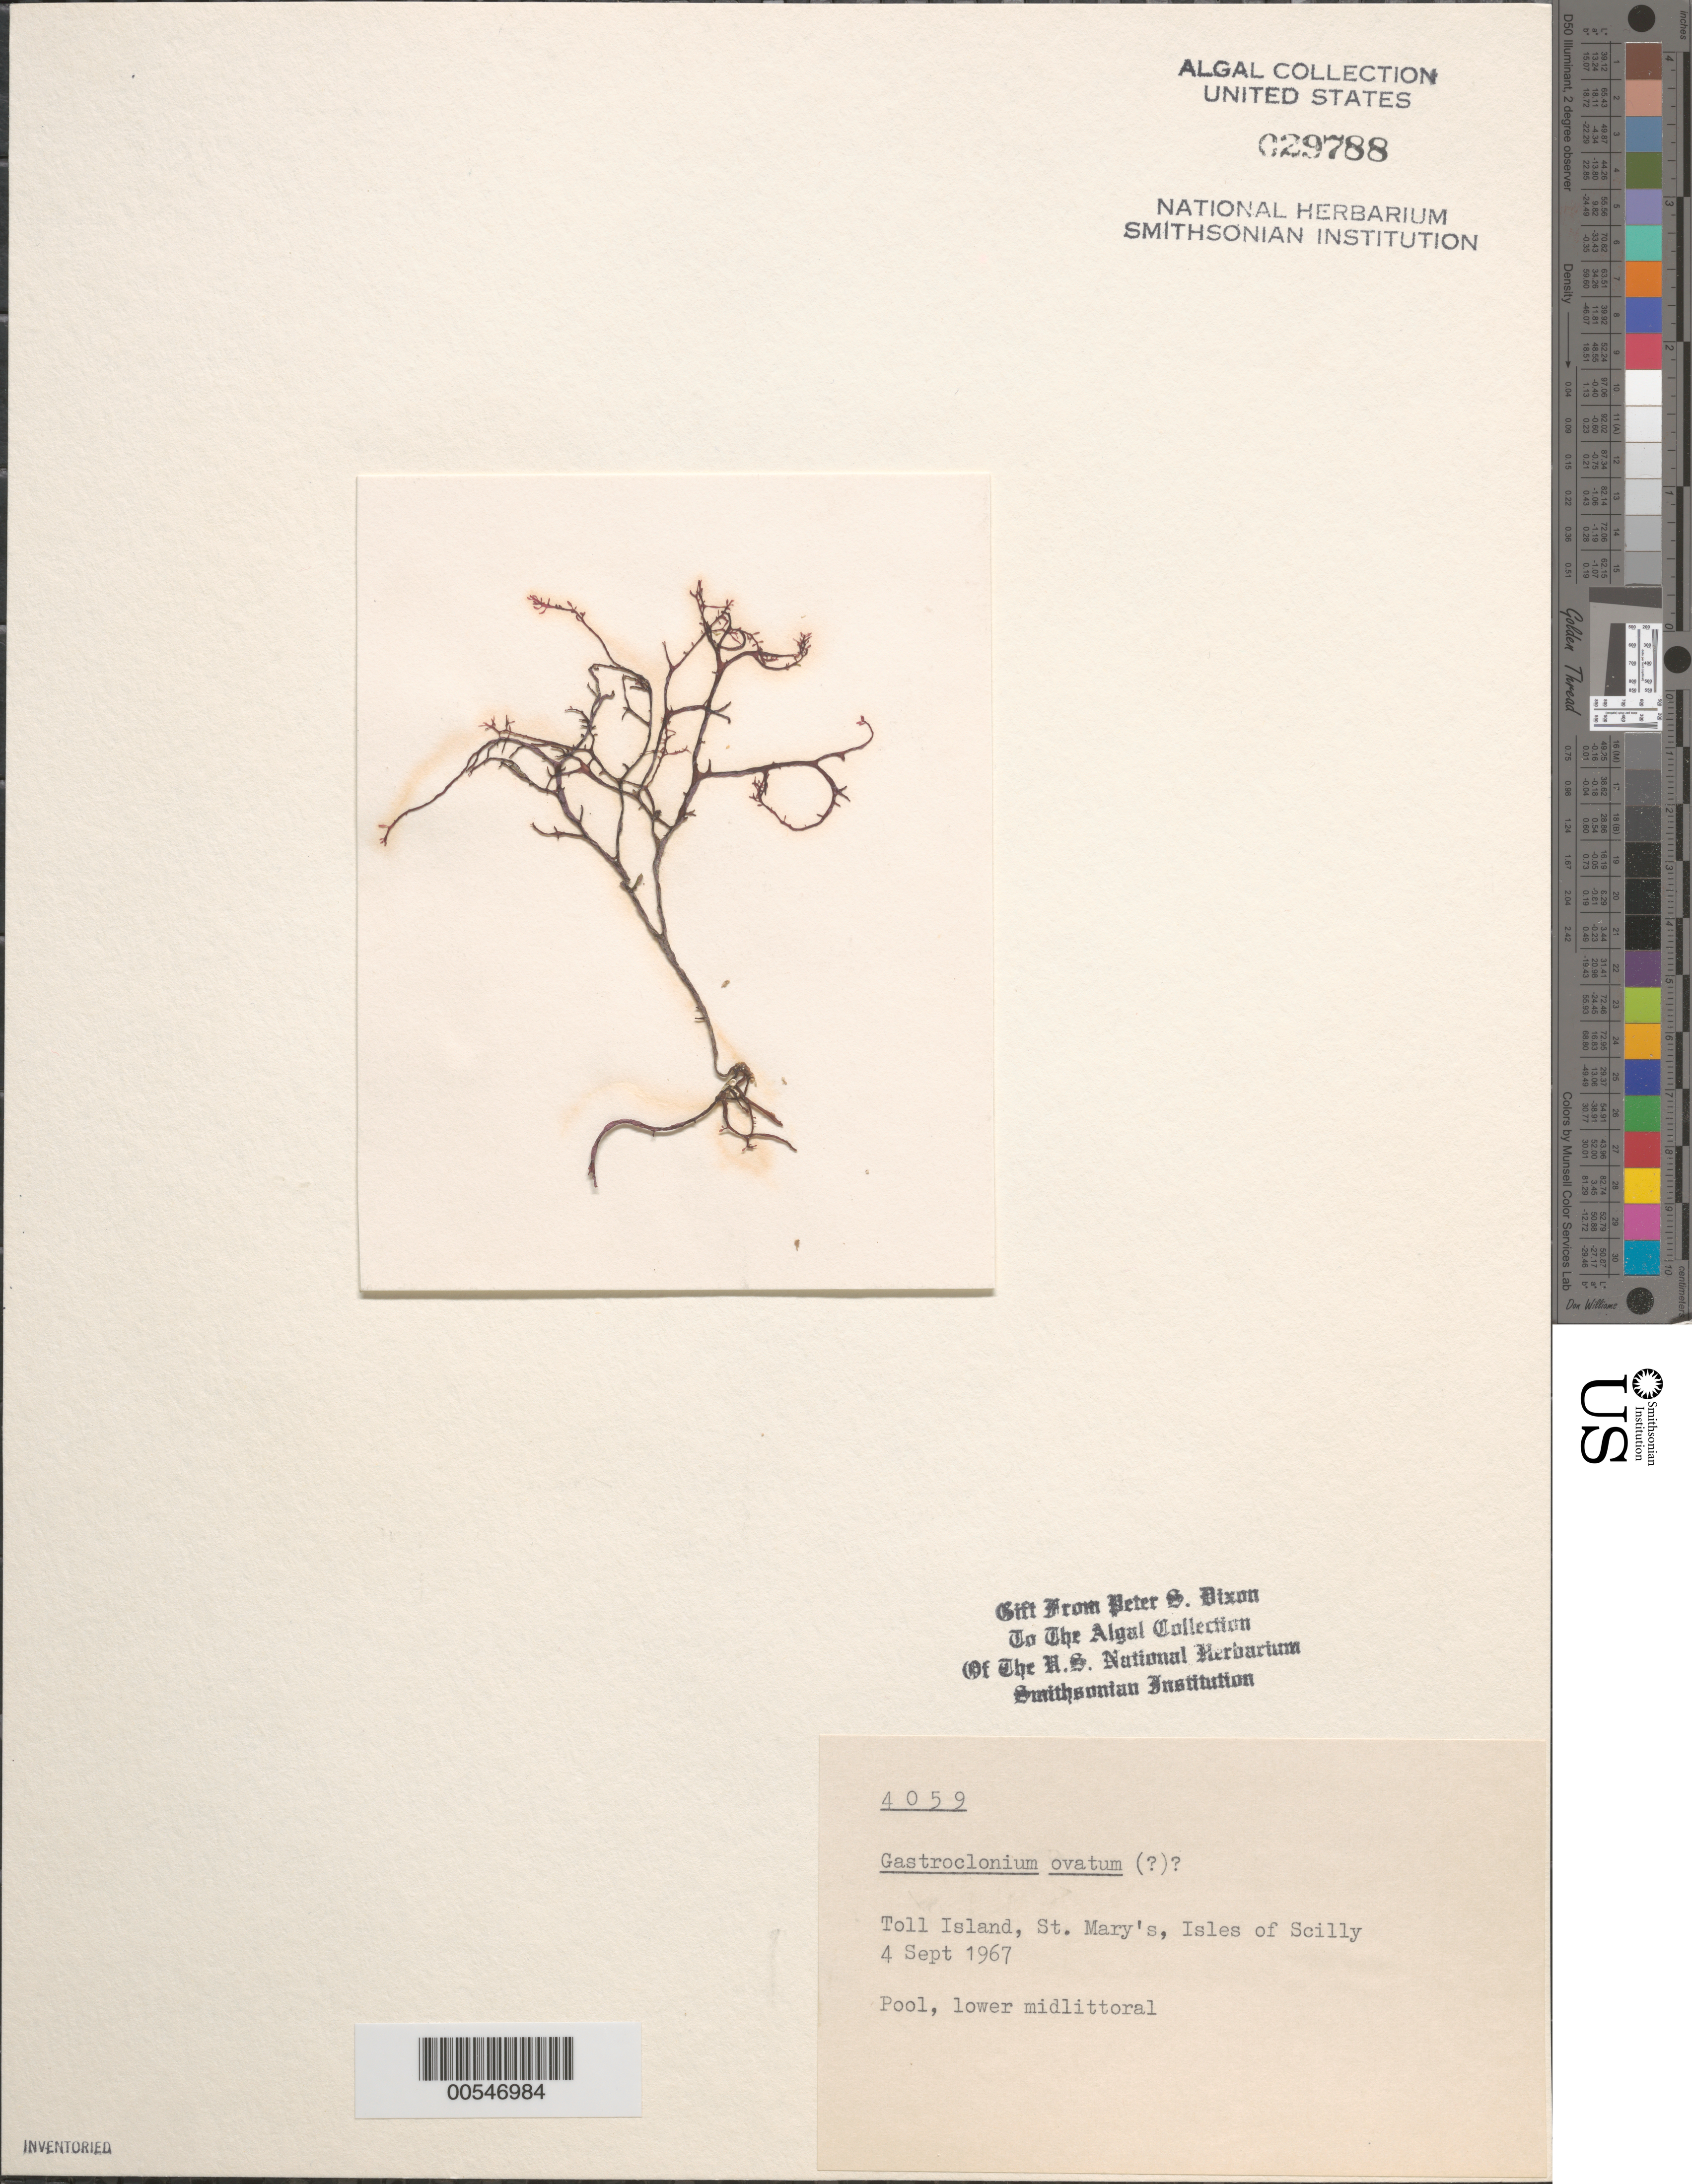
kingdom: Plantae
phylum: Rhodophyta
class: Florideophyceae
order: Rhodymeniales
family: Champiaceae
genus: Gastroclonium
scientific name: Gastroclonium ovatum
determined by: Dixon, P. S.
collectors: P. S. Dixon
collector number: PSD 4059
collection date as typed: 04 Sep 1967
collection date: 1967-09-04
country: United Kingdom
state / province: England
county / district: Council of the Isles of Scilly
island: St. Mary's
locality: Toll Island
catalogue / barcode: US 29788